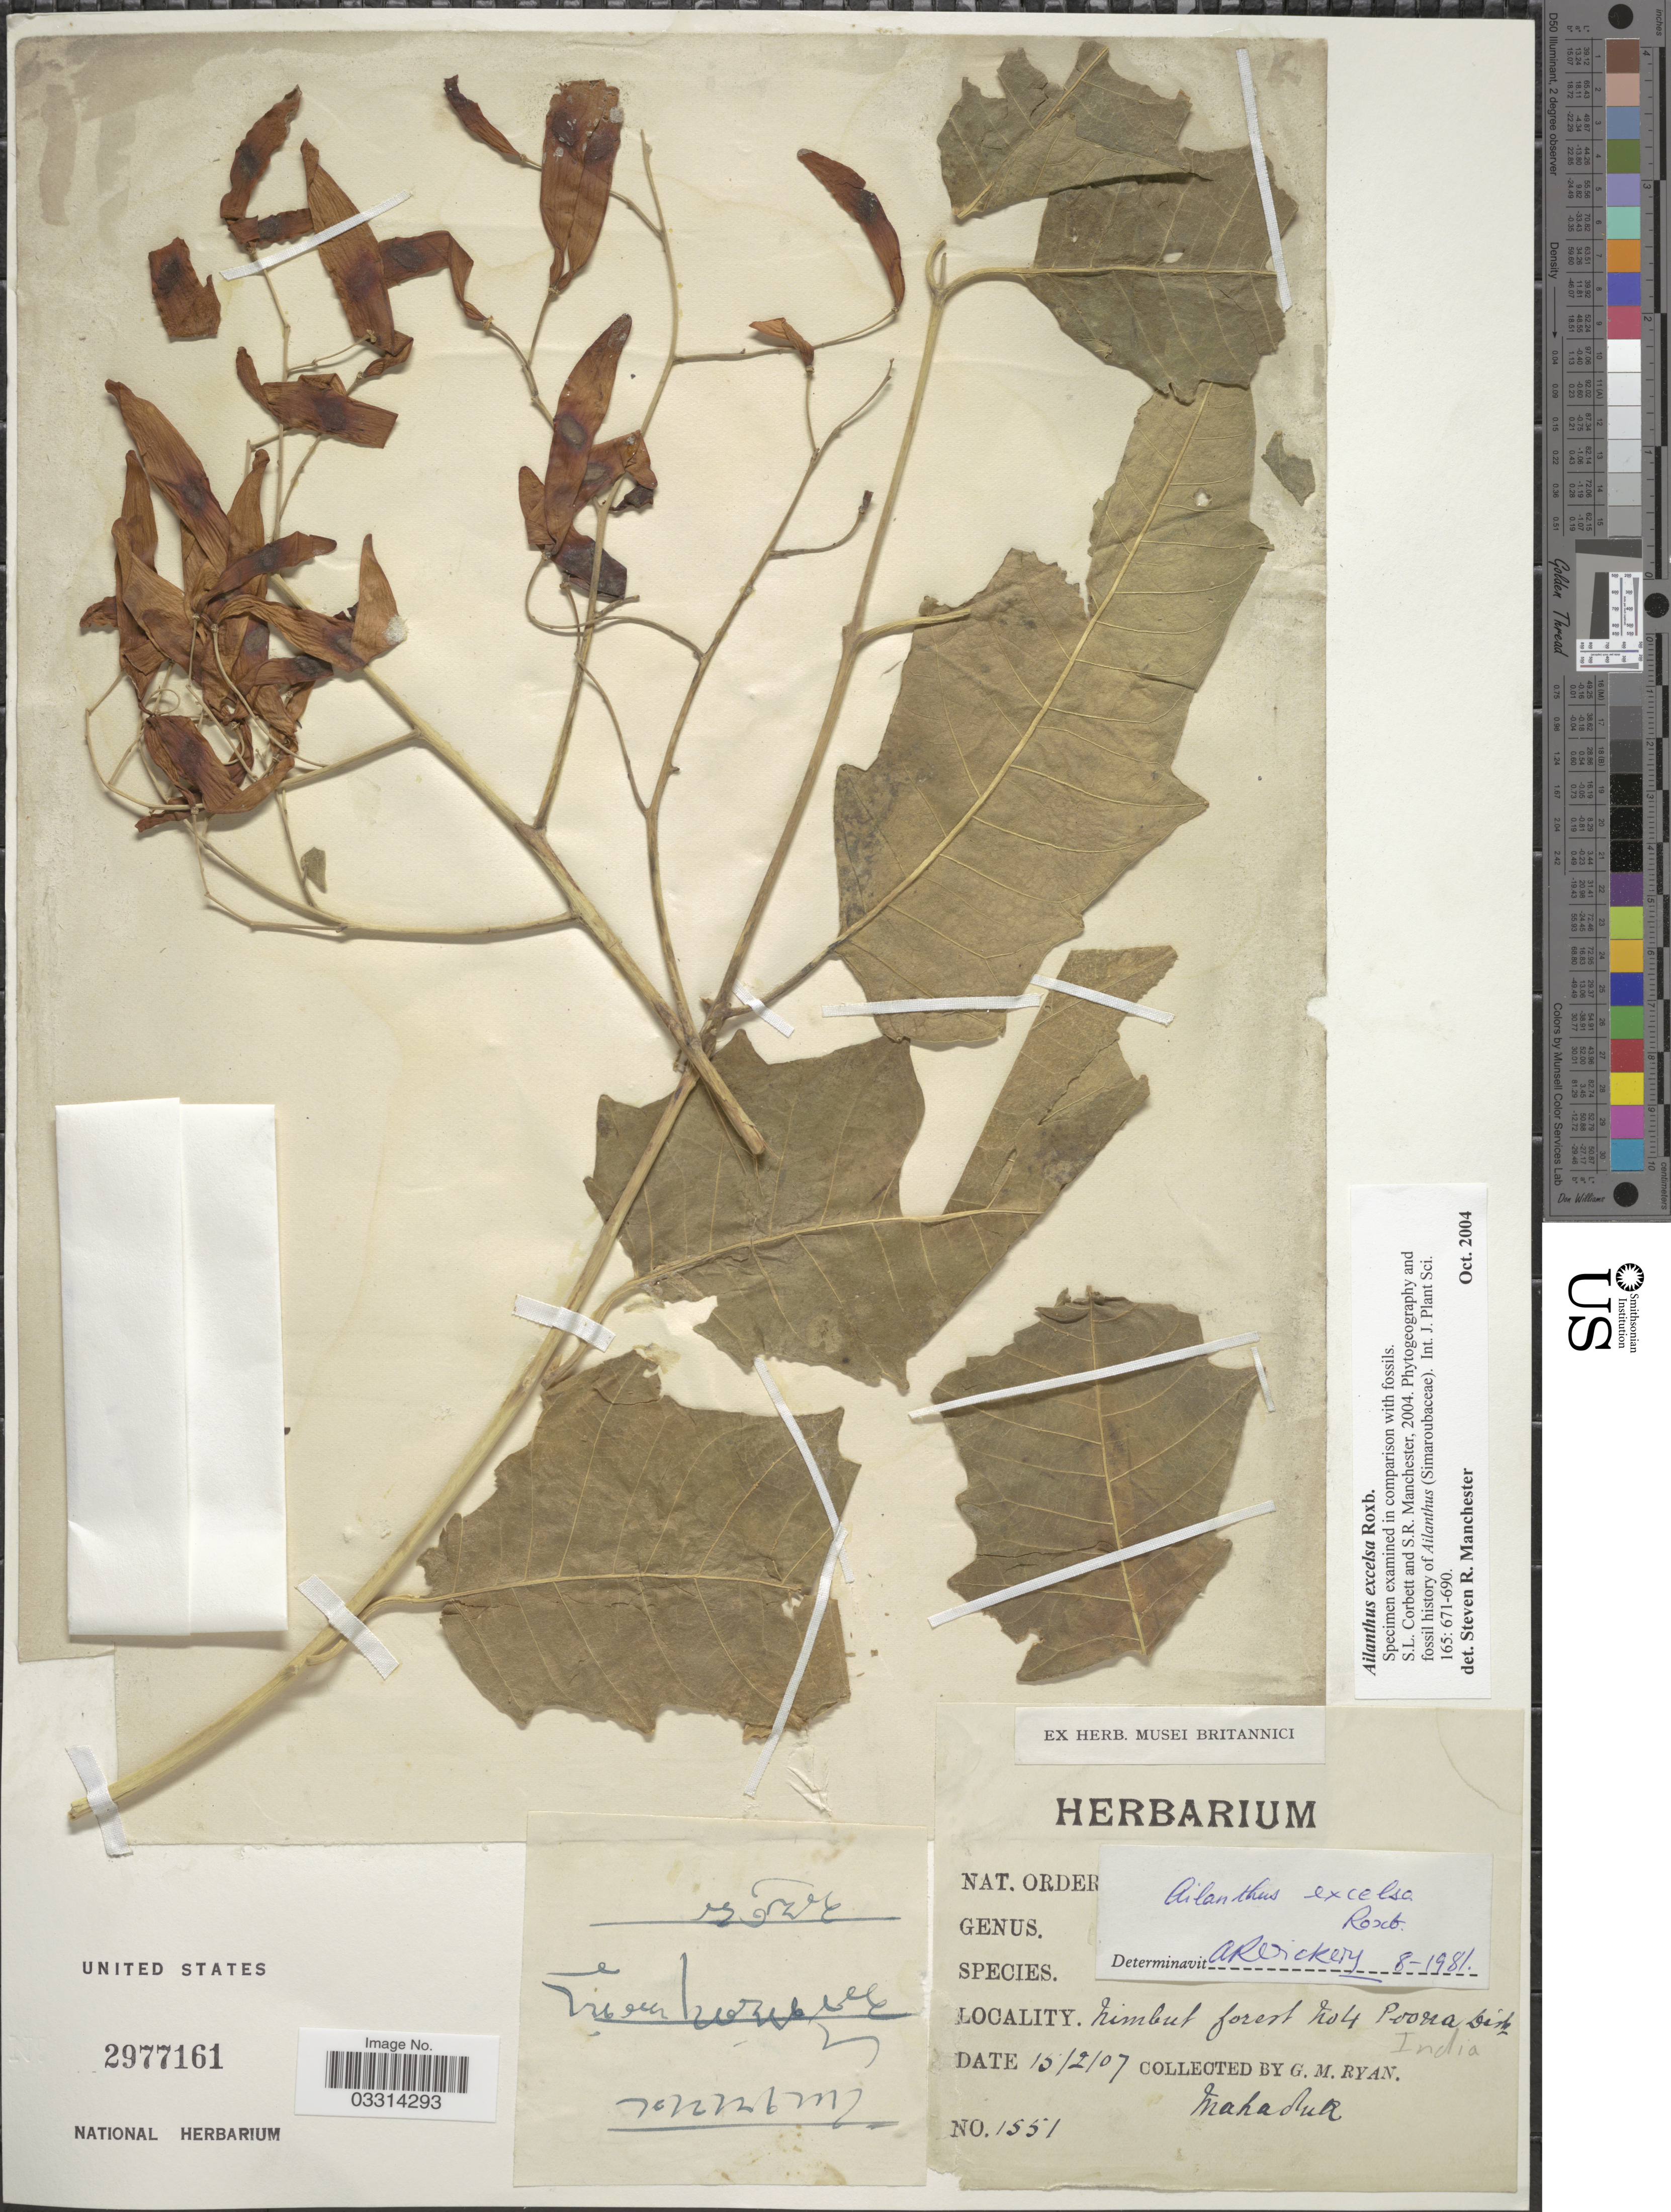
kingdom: Plantae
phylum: Tracheophyta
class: Magnoliopsida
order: Sapindales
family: Simaroubaceae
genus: Ailanthus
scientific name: Ailanthus excelsa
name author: Roxb.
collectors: G. Ryan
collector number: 1551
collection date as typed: Transcribed d/m/y: 15/2/7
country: India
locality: Nimbut forest no 4 Poona Distr.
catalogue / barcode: US 2977161